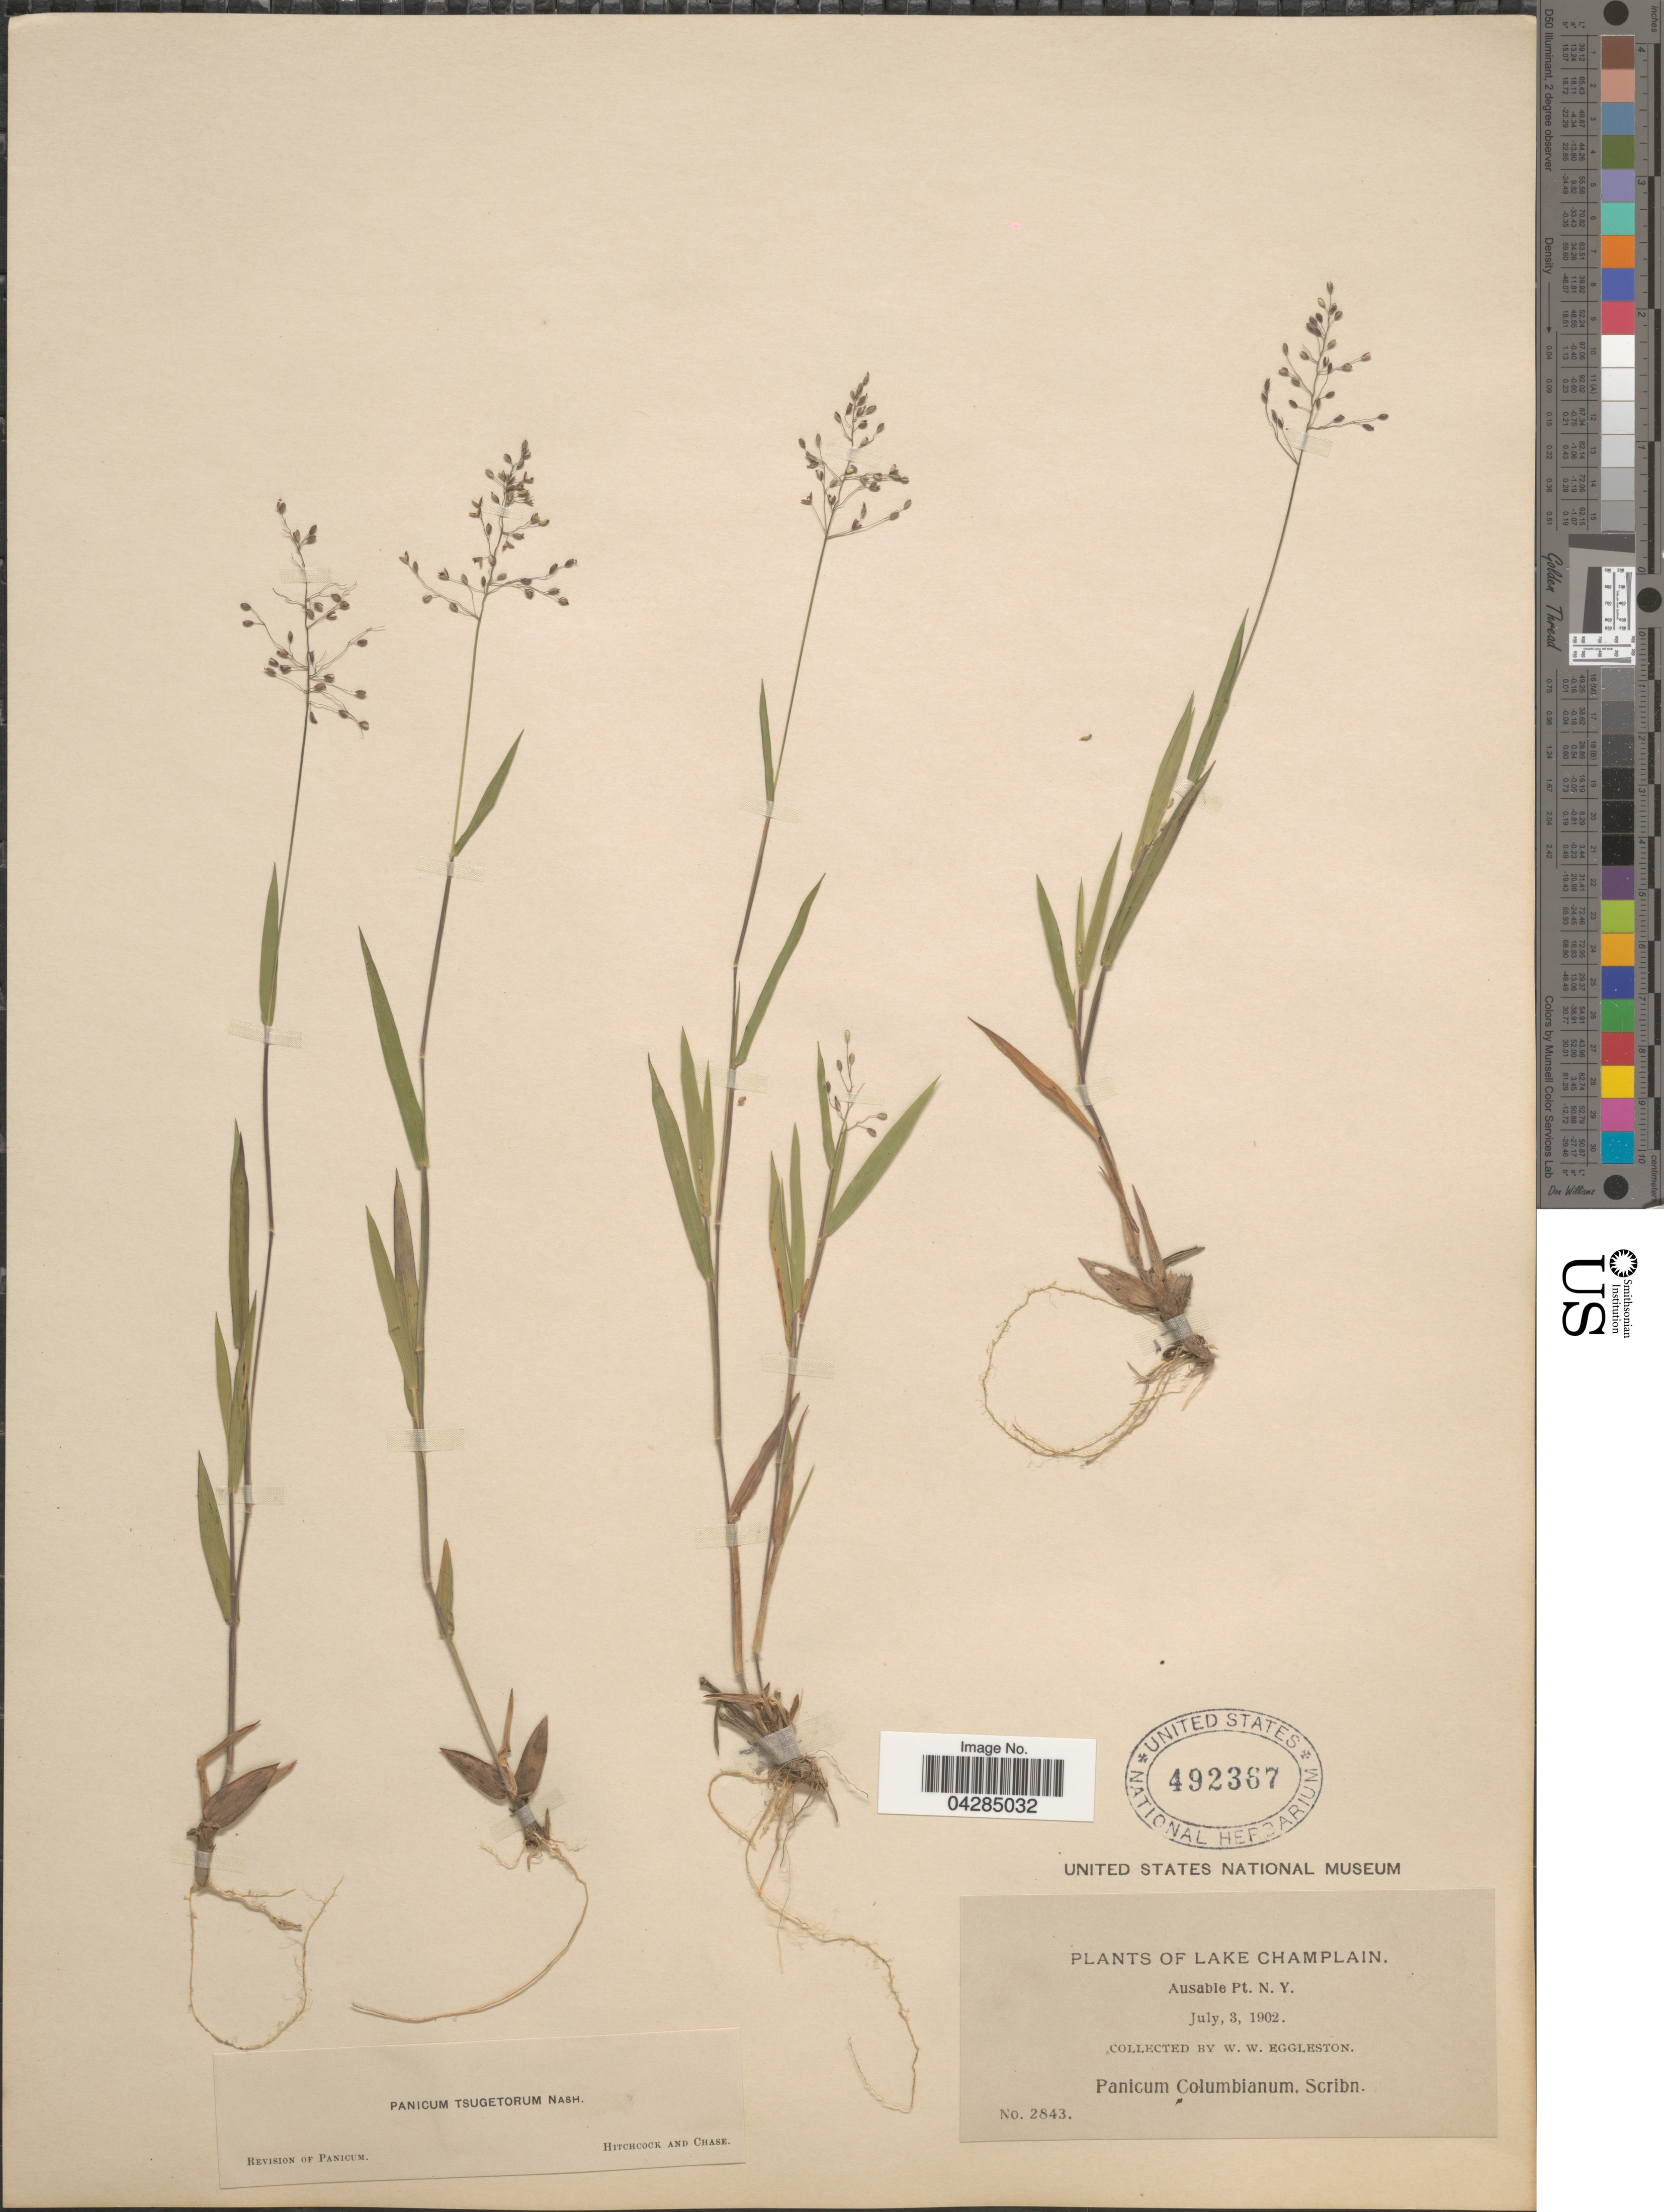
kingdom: Plantae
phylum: Tracheophyta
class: Liliopsida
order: Poales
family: Poaceae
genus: Dichanthelium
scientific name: Dichanthelium portoricense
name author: (Desv. ex Ham.) B.F. Hansen & Wunderlin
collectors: W. W. Eggleston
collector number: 2843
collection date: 1902-07-03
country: United States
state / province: New York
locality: Lake Champlain. Ausable Pt.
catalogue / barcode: US 492367